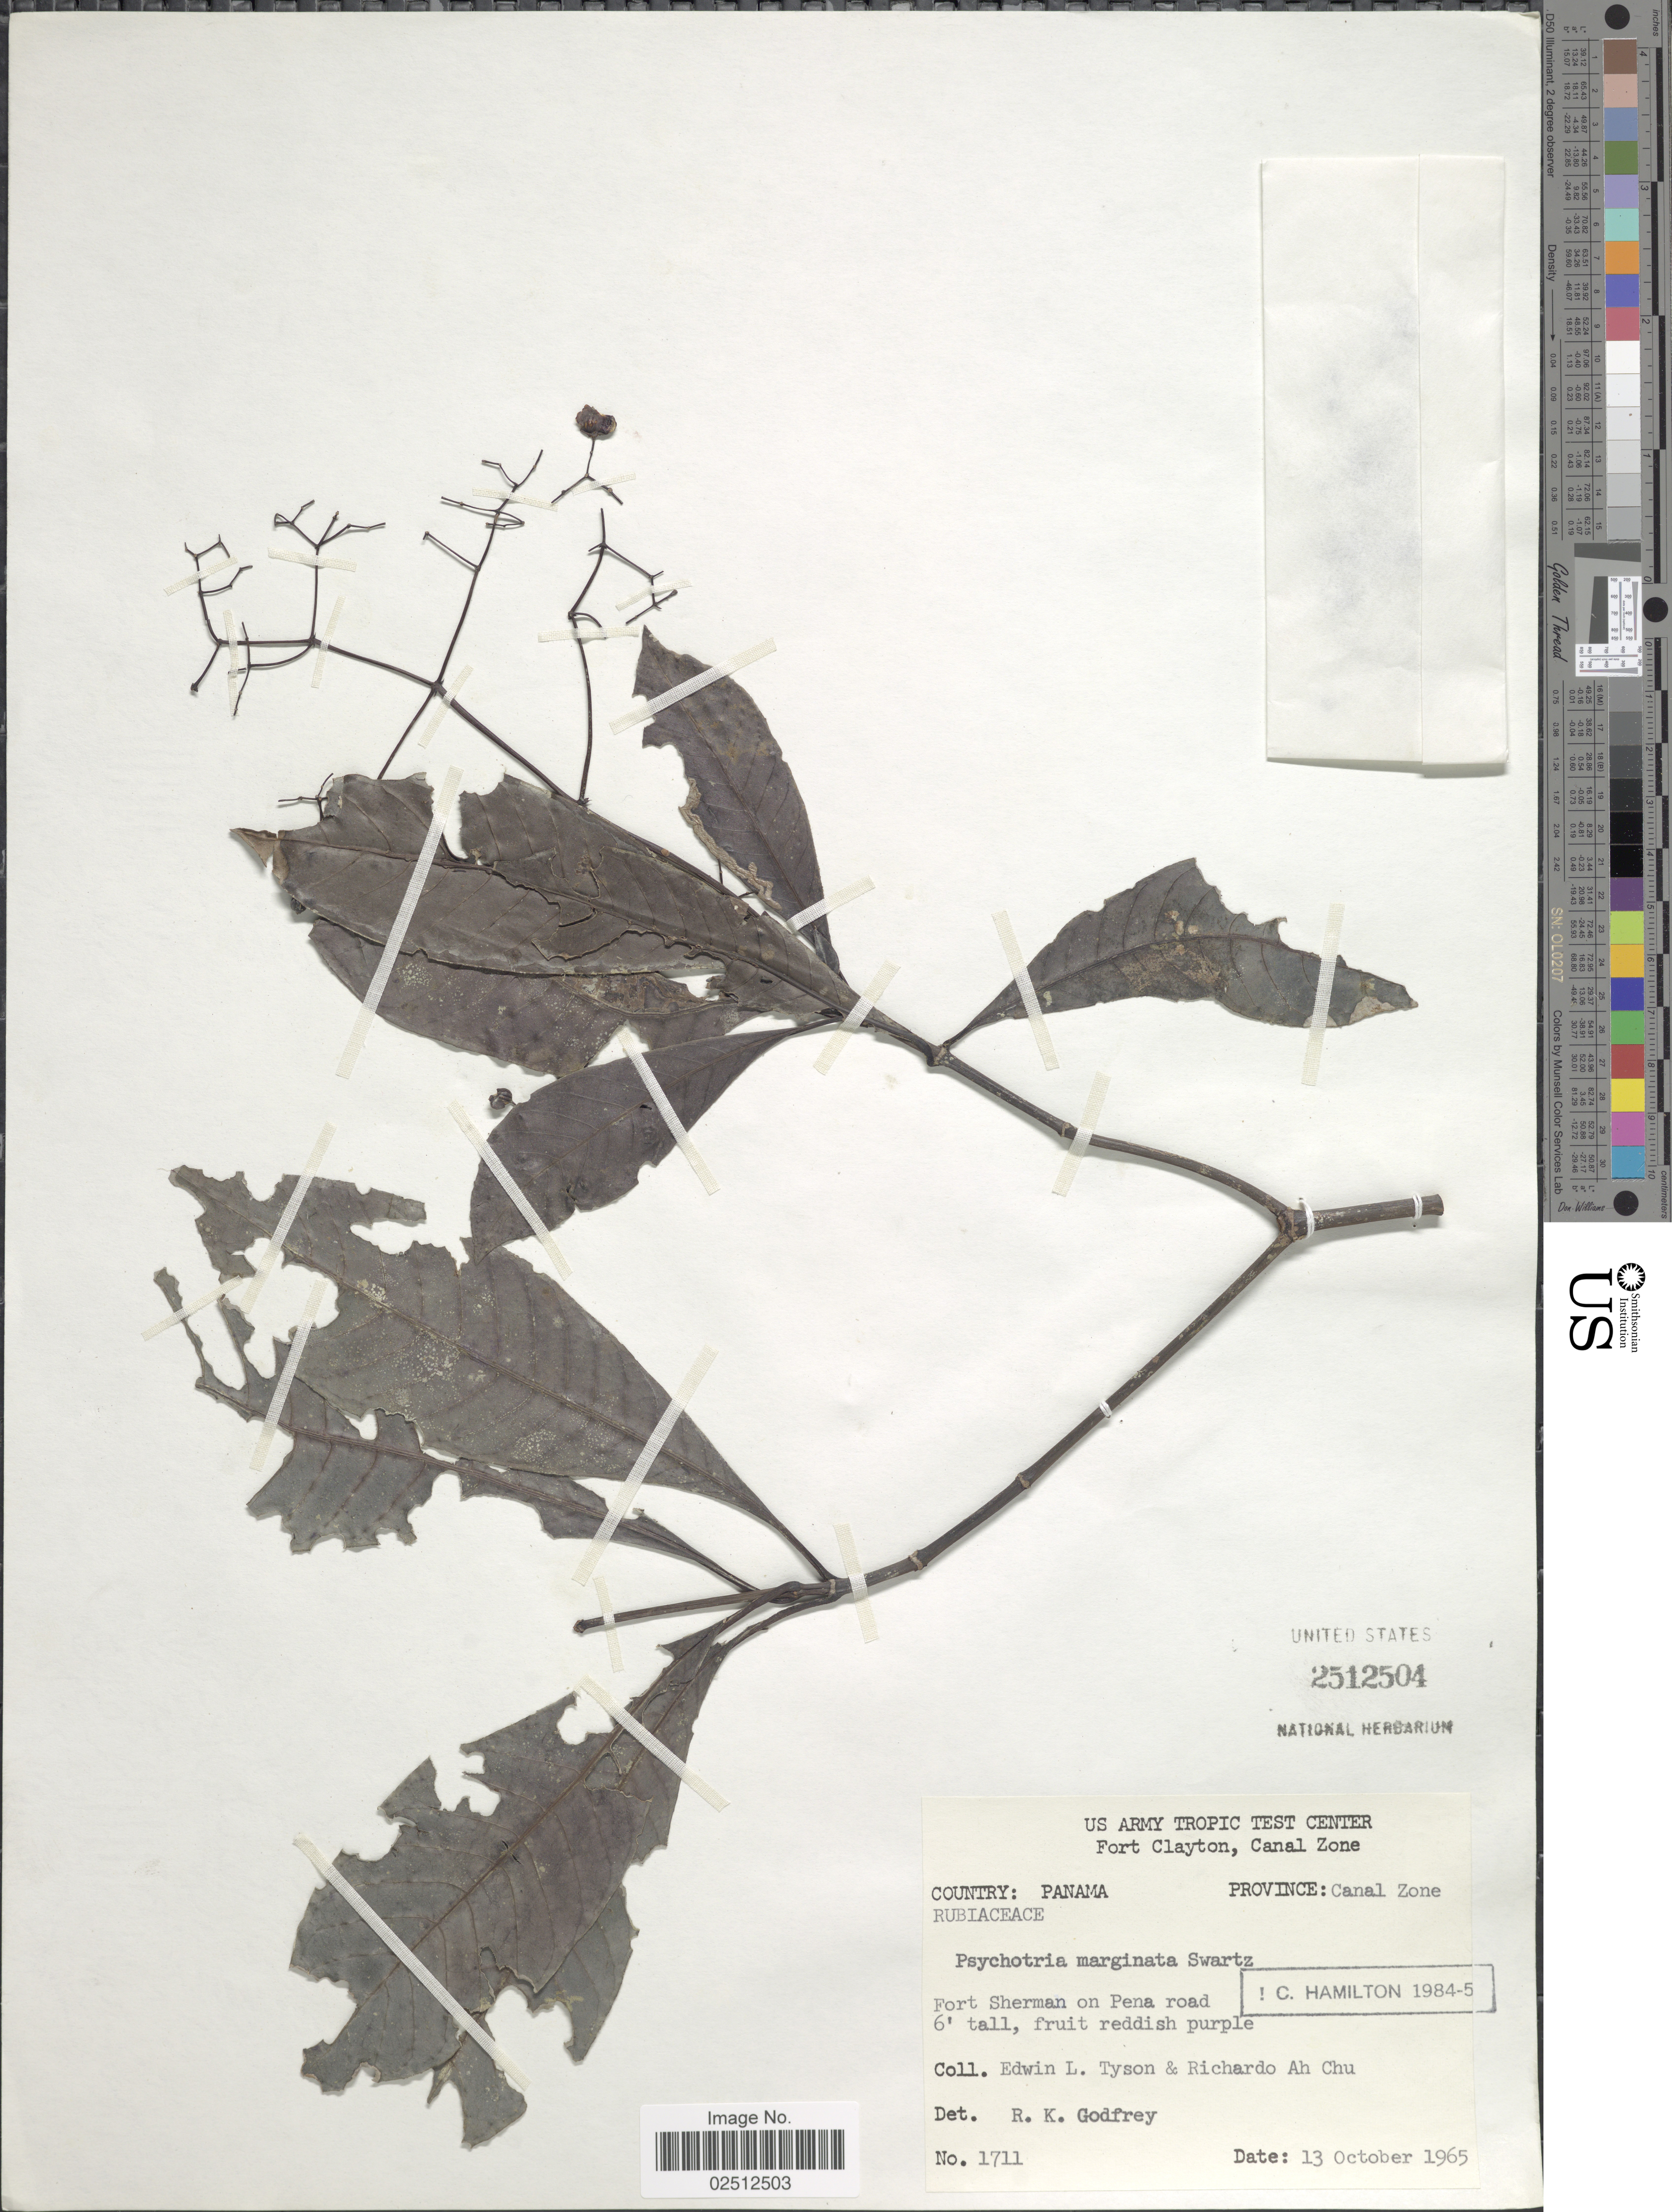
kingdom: Plantae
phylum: Tracheophyta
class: Magnoliopsida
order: Gentianales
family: Rubiaceae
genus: Psychotria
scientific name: Psychotria marginata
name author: Sw.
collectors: E. L. Tyson & R. Ah Chu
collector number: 1711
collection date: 1965-10-13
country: Panama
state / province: Colón / Panamá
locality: Province: Canal Zone, Fort Sherman on Pena road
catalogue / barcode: US 2512504